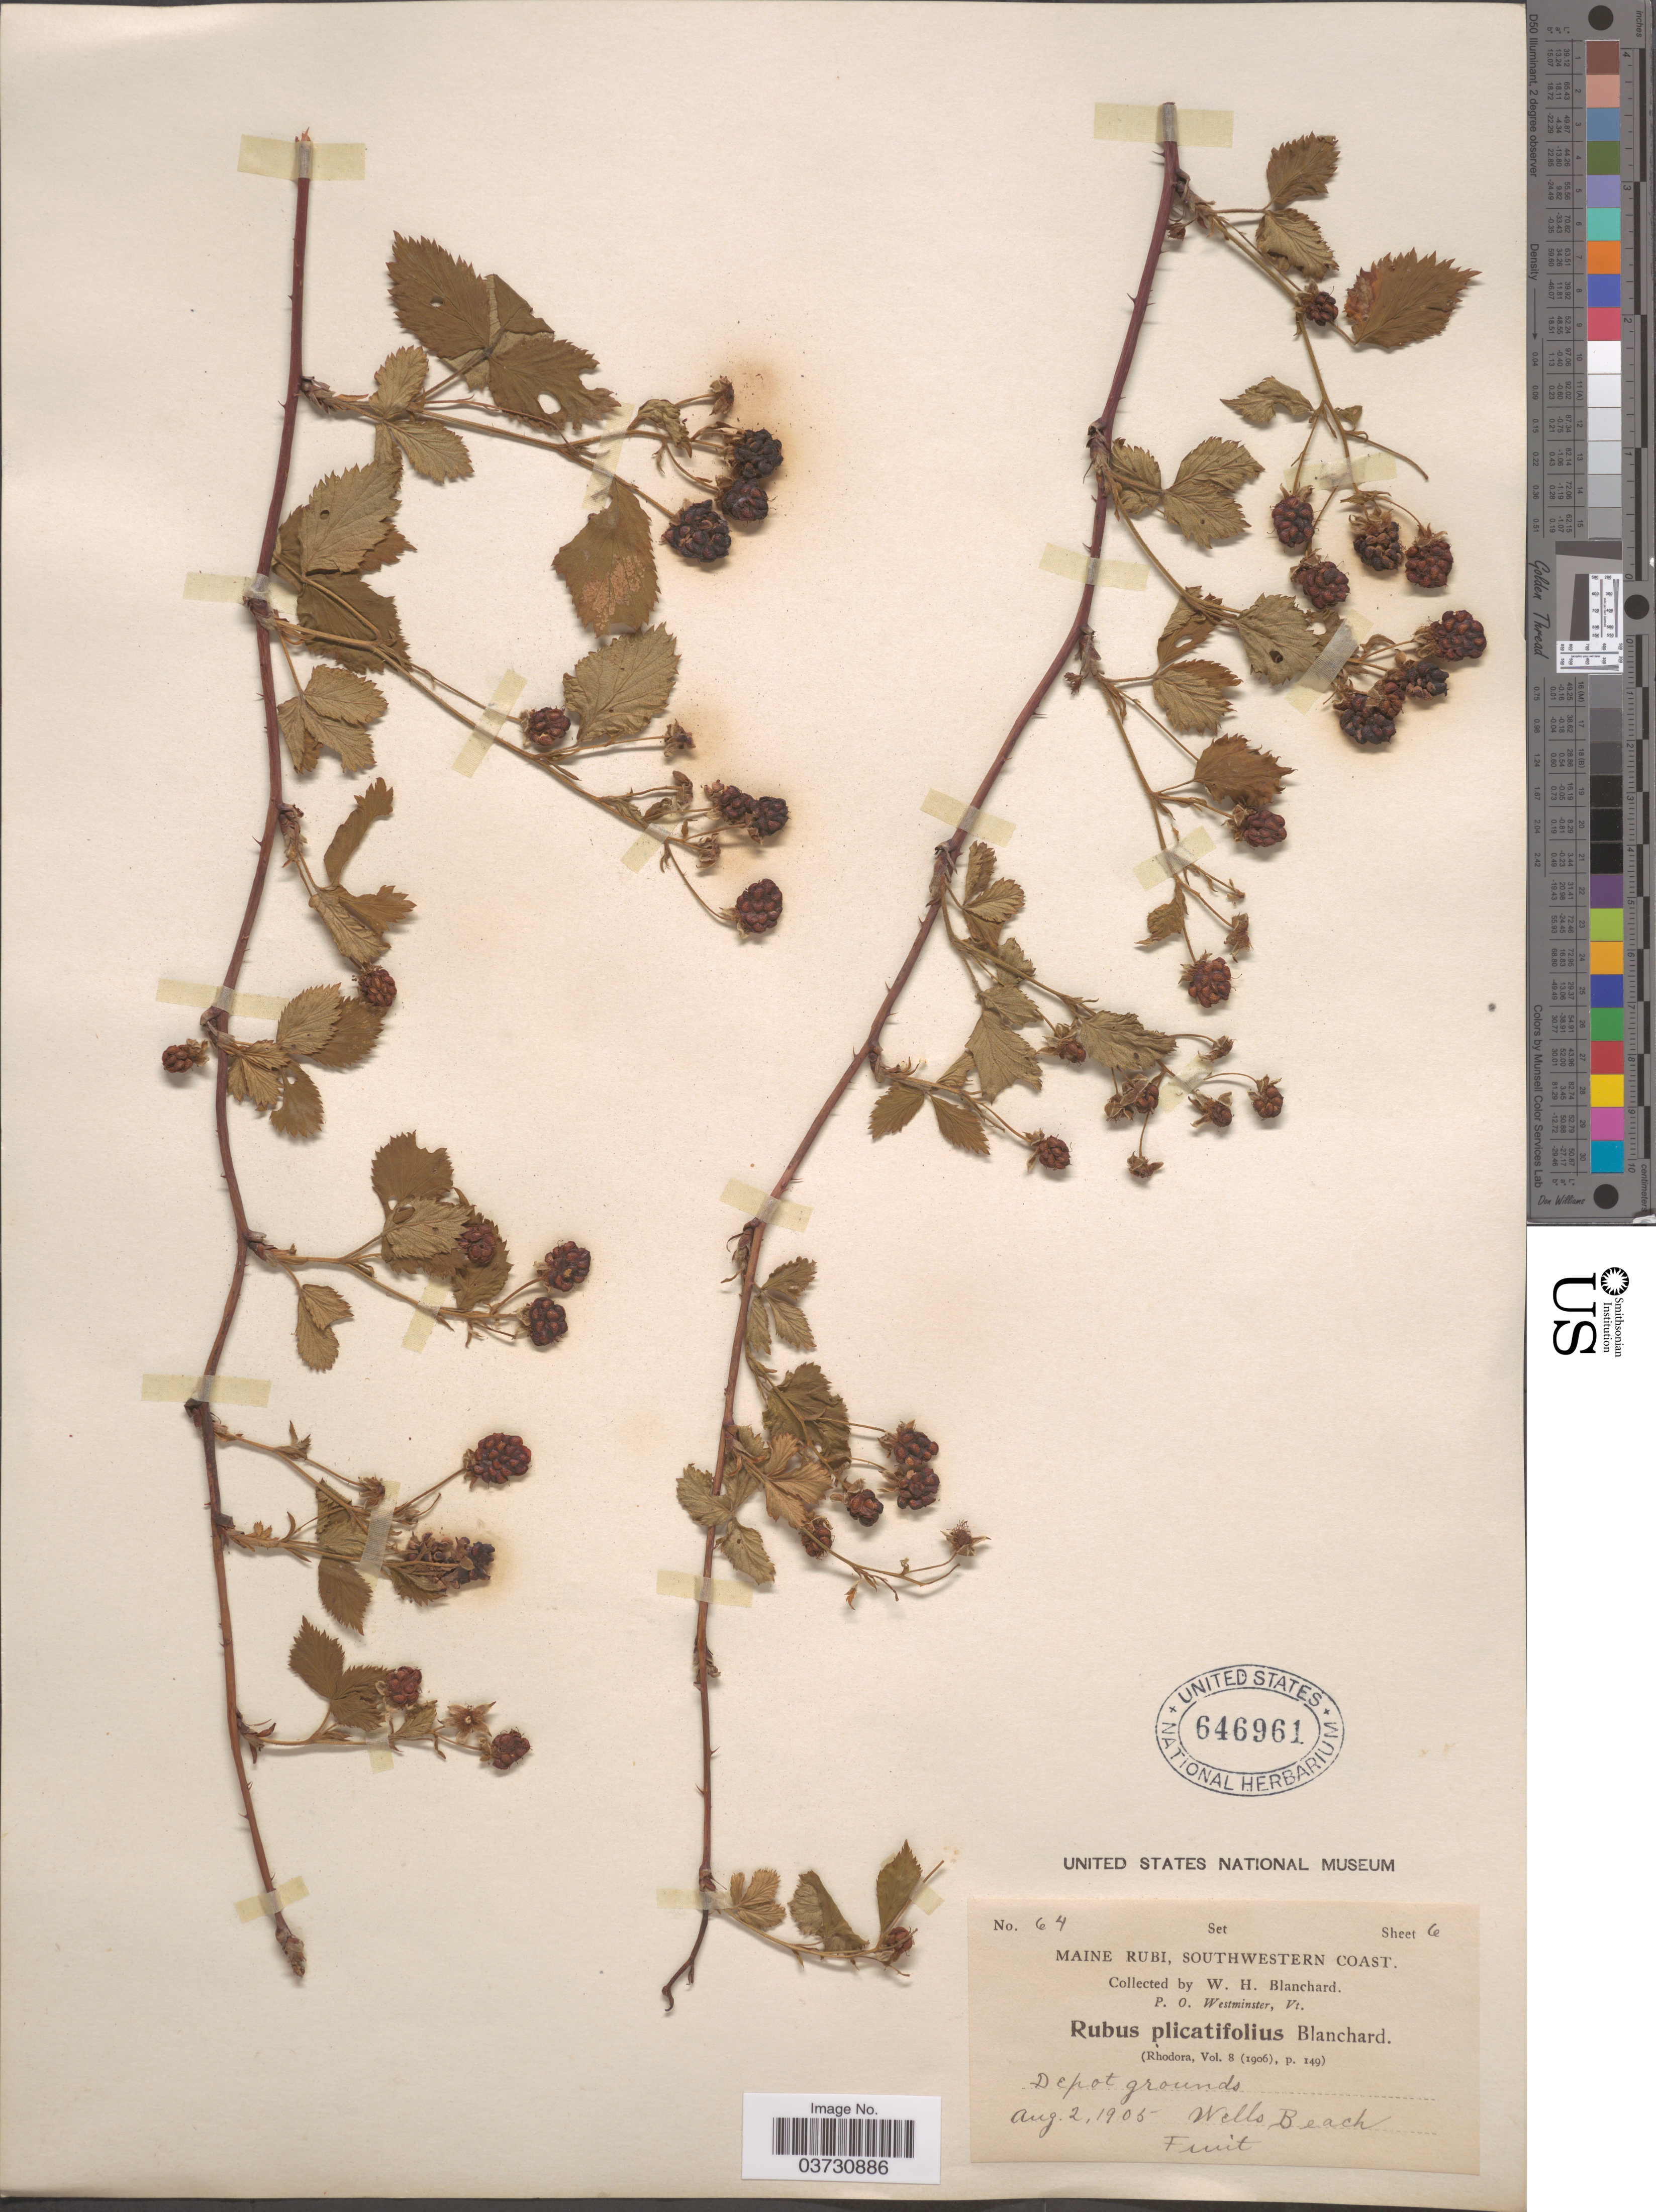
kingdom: Plantae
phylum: Tracheophyta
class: Magnoliopsida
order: Rosales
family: Rosaceae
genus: Rubus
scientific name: Rubus plicatifolius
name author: Blanch.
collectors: W. H. Blanchard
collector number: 64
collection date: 1905-08-02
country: United States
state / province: Maine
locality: Southwestern Coast. Depot grounds. Wells Beach.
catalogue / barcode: US 646961